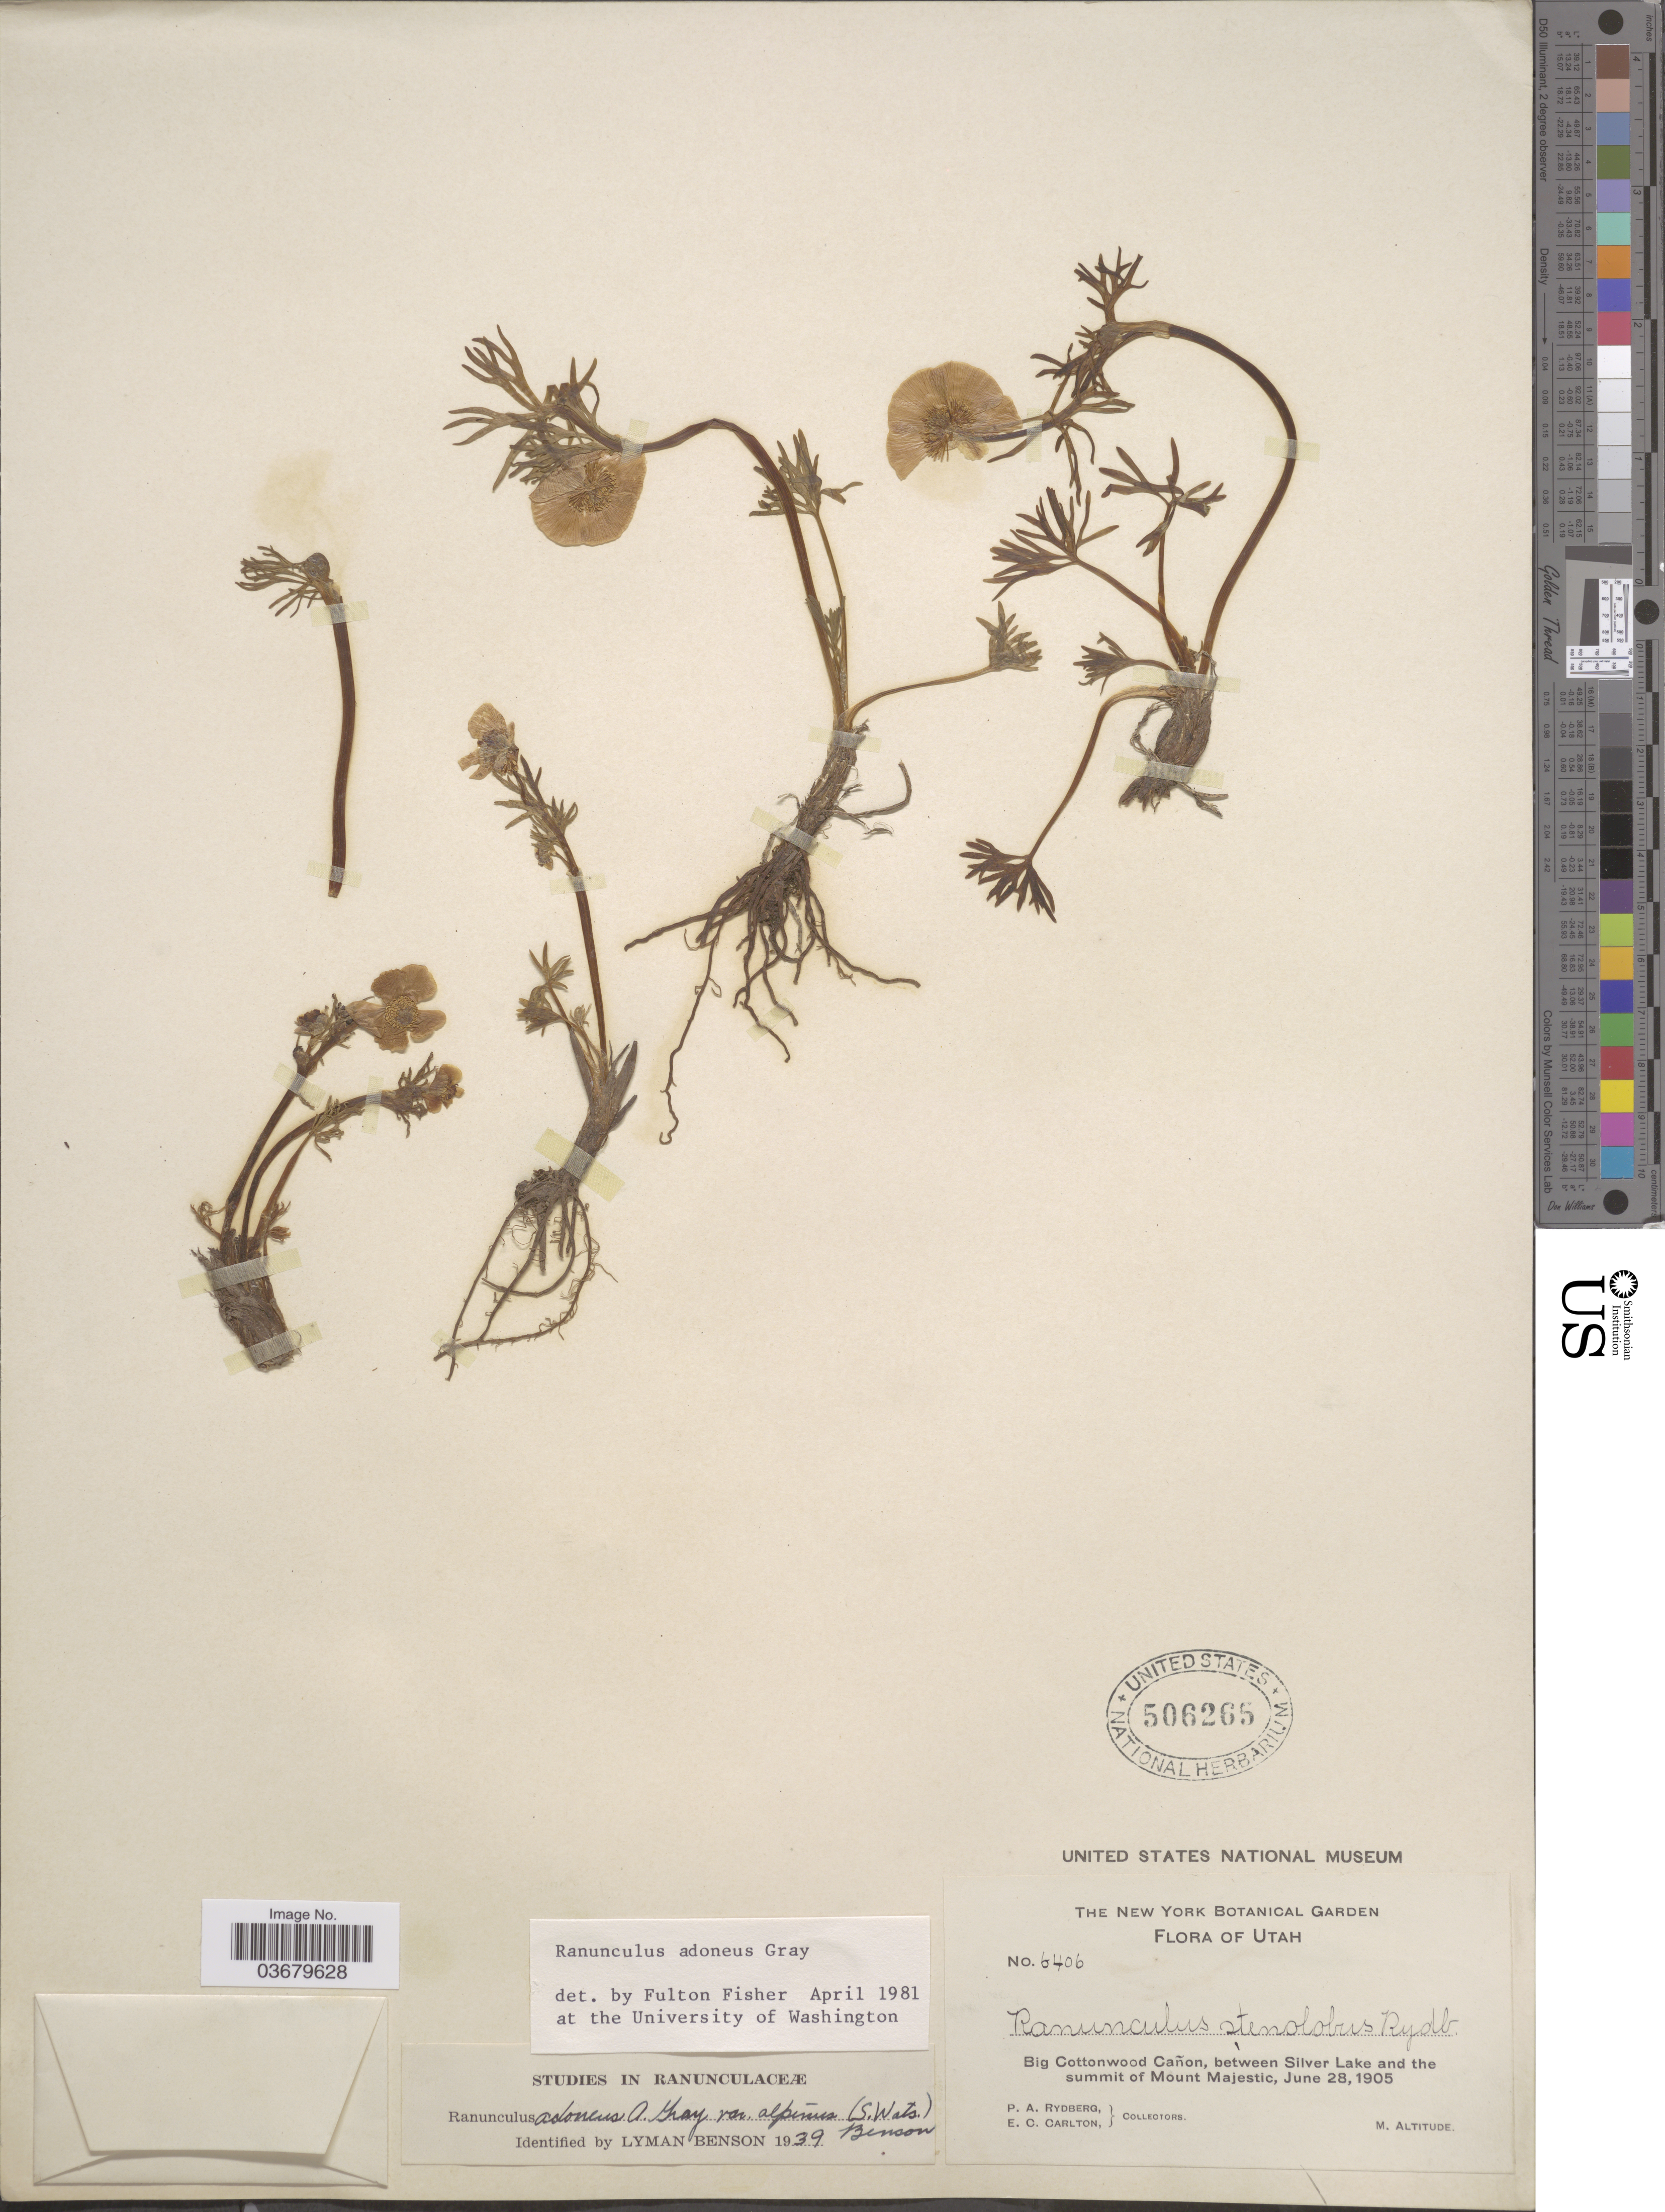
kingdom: Plantae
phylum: Tracheophyta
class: Magnoliopsida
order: Ranunculales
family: Ranunculaceae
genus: Ranunculus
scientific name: Ranunculus adoneus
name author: A. Gray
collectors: P. A. Rydberg & E. Carlton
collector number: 6406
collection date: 1905-06-28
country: United States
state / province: Utah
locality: Big Cottonwood Cañon, between Silver Lake and summit of Mount Majestic.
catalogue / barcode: US 506265